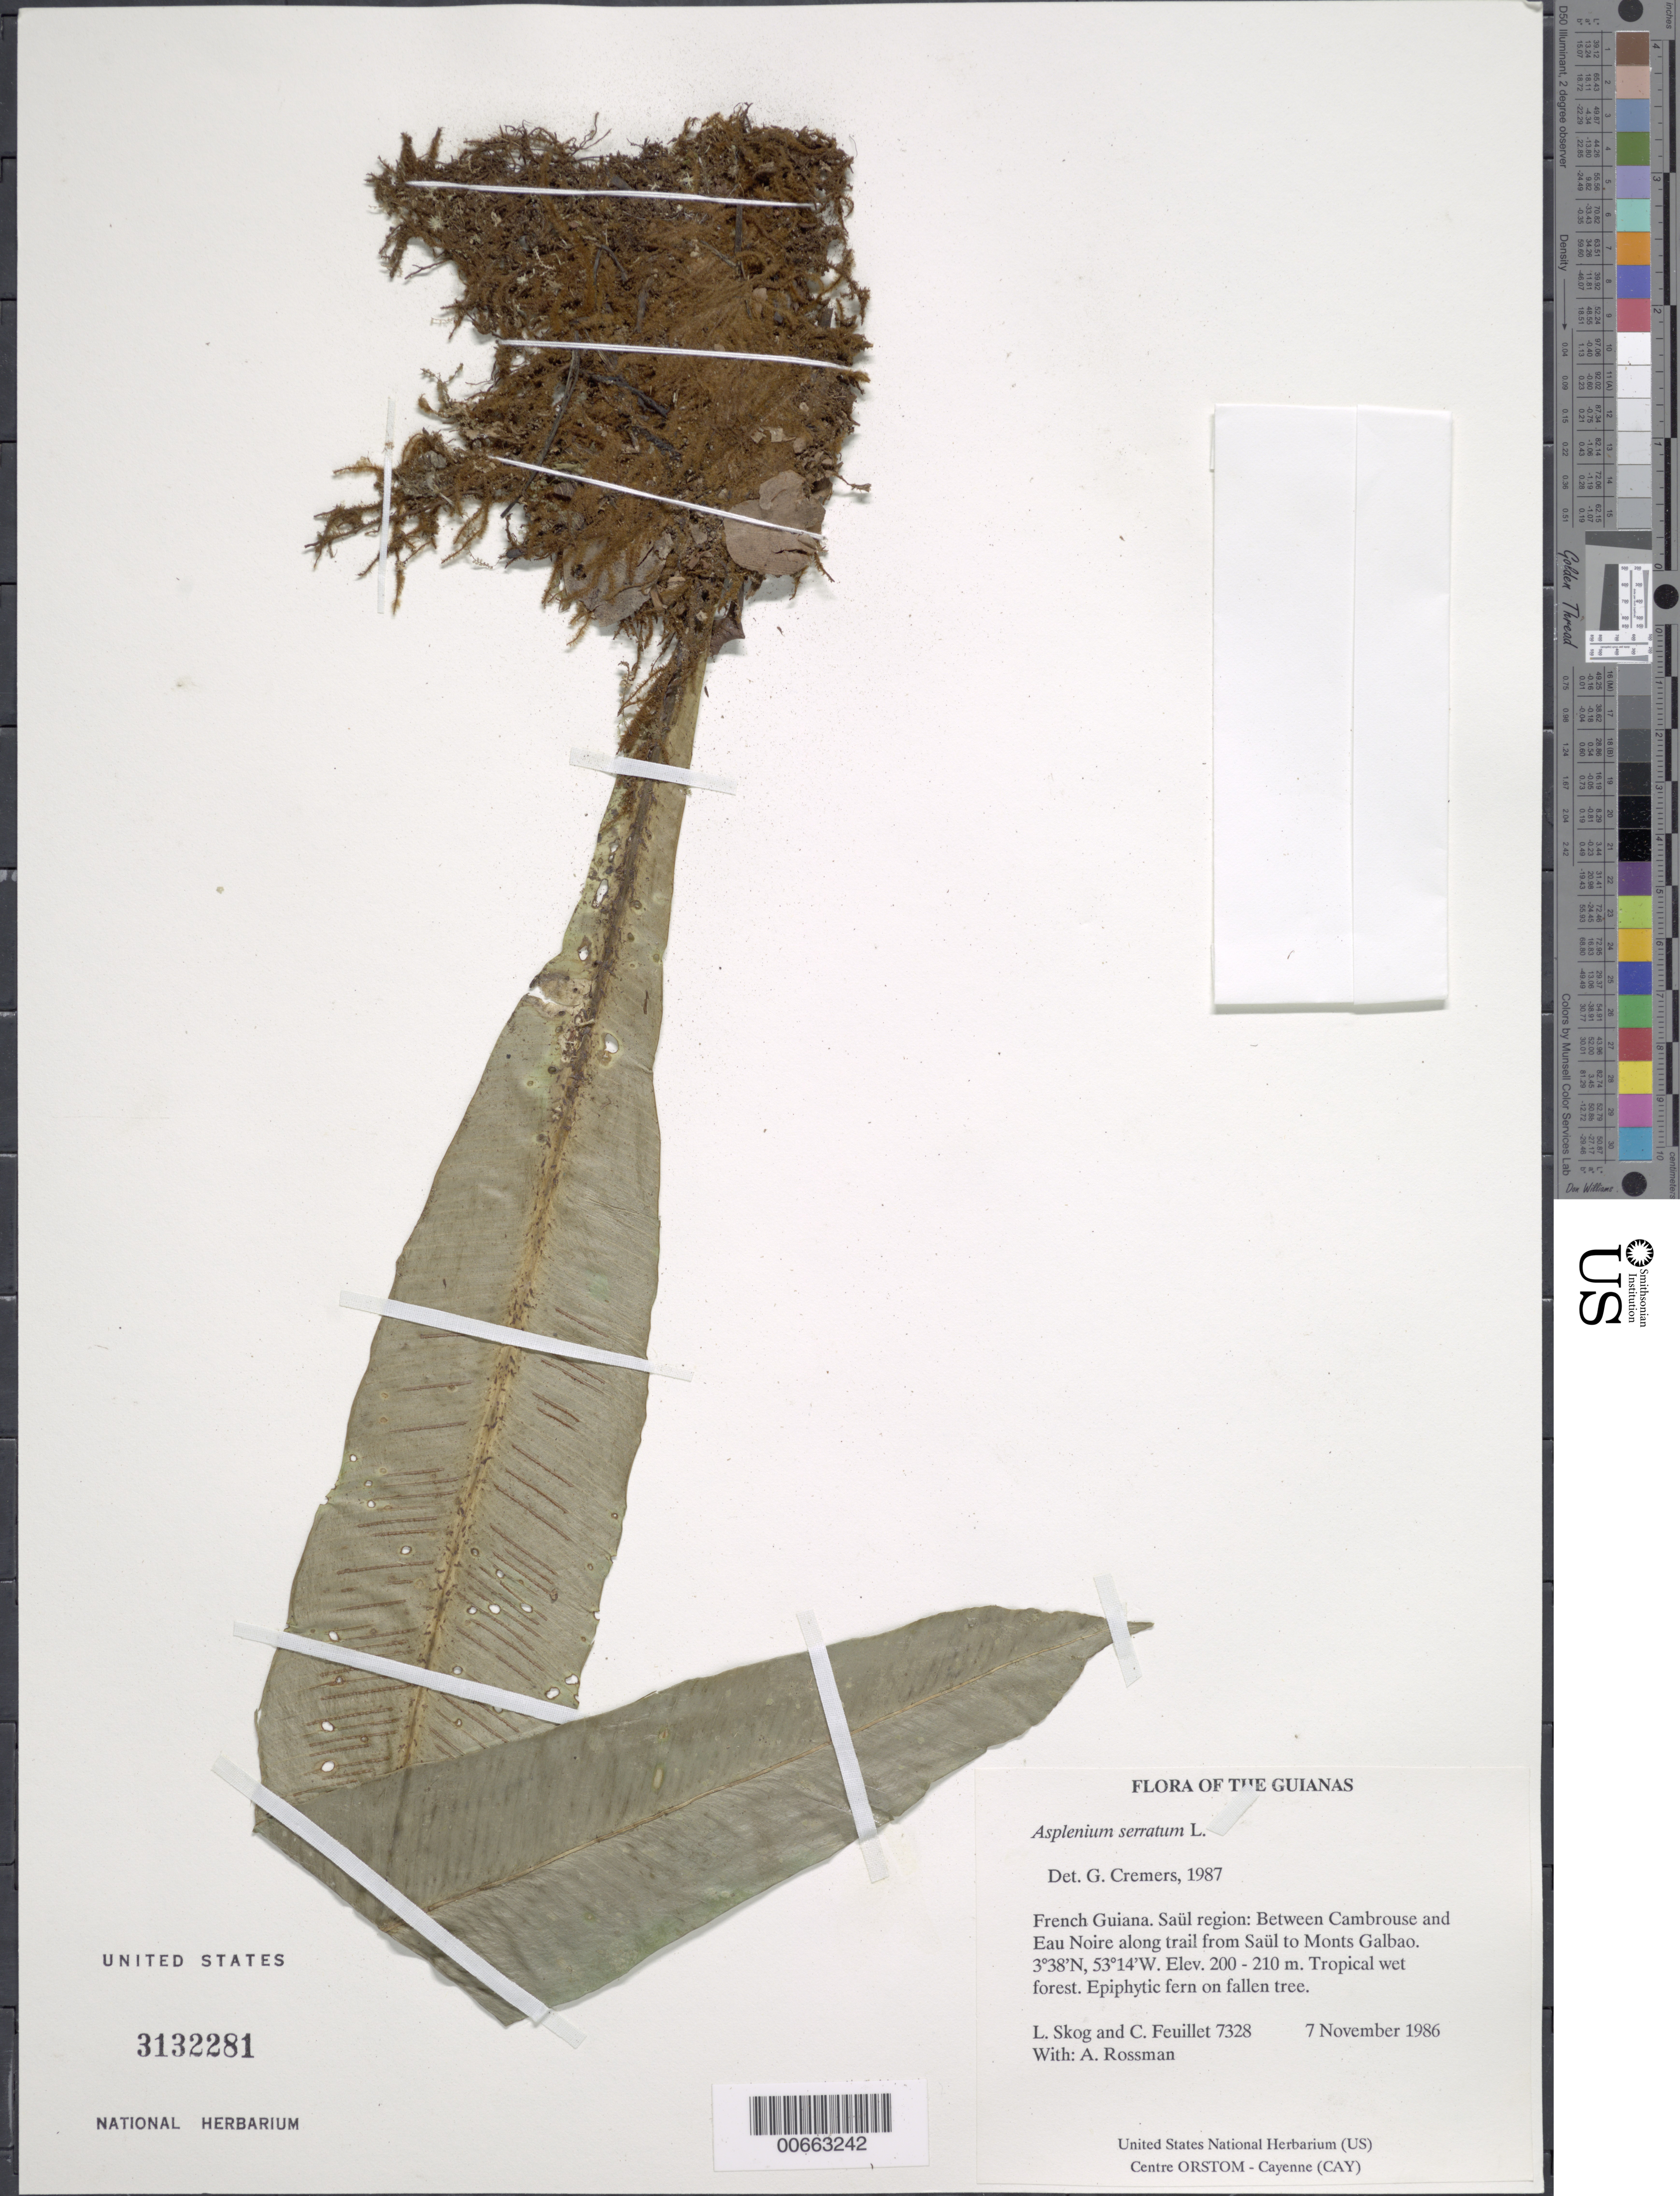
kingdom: Plantae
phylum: Tracheophyta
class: Polypodiopsida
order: Polypodiales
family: Aspleniaceae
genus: Asplenium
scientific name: Asplenium serratum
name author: L.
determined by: Cremers, Georges A.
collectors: L. E. Skog, C. Feuillet & A. Rossman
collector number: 7328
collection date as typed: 7 November 1986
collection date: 1986-11-07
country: French Guiana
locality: Between Cambrouse and Eau Noire along trail from Saül to Monts Galbao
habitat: Tropical wet forest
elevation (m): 200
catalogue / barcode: US 3132281